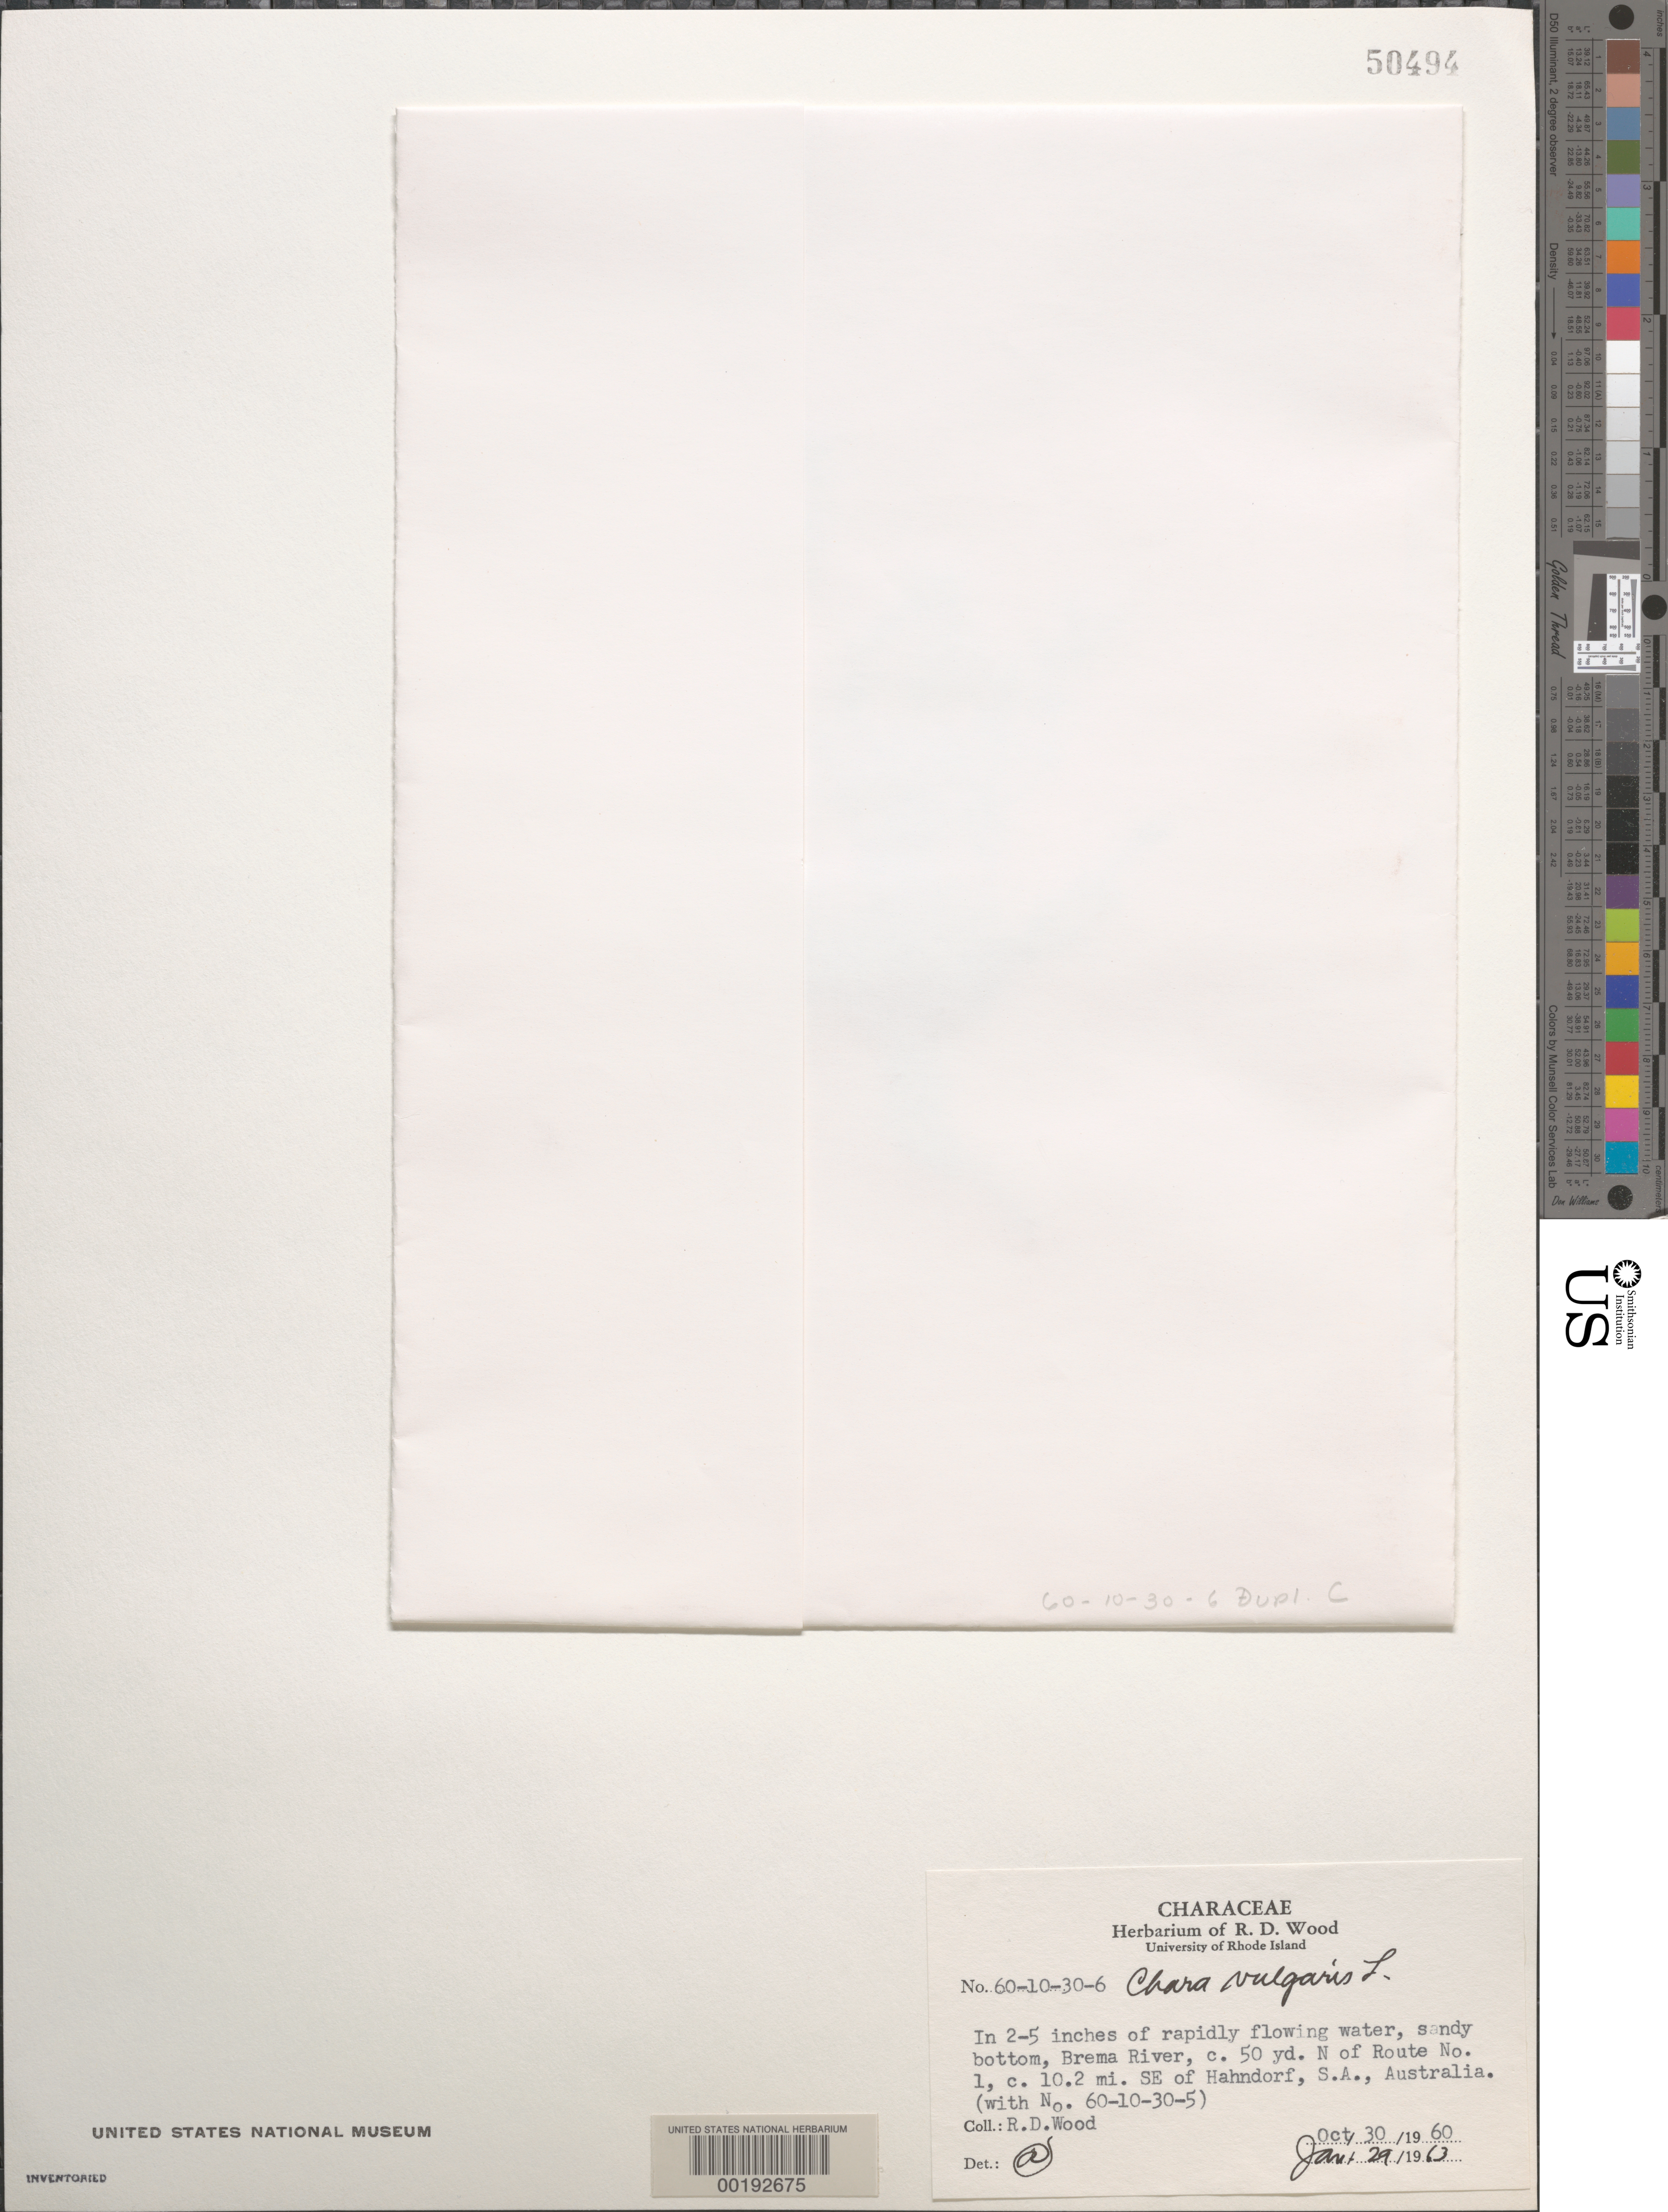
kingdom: Plantae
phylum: Charophyta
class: Charophyceae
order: Charales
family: Characeae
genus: Chara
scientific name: Chara vulgaris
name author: L.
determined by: Wood, R. D.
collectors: R. Wood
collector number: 60-10-30-6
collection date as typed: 30 Oct 1960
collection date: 1960-10-30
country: Australia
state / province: South Australia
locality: Brema river, route 1, ca. 10.2 miles southeast of hahndorf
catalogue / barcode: US 50494